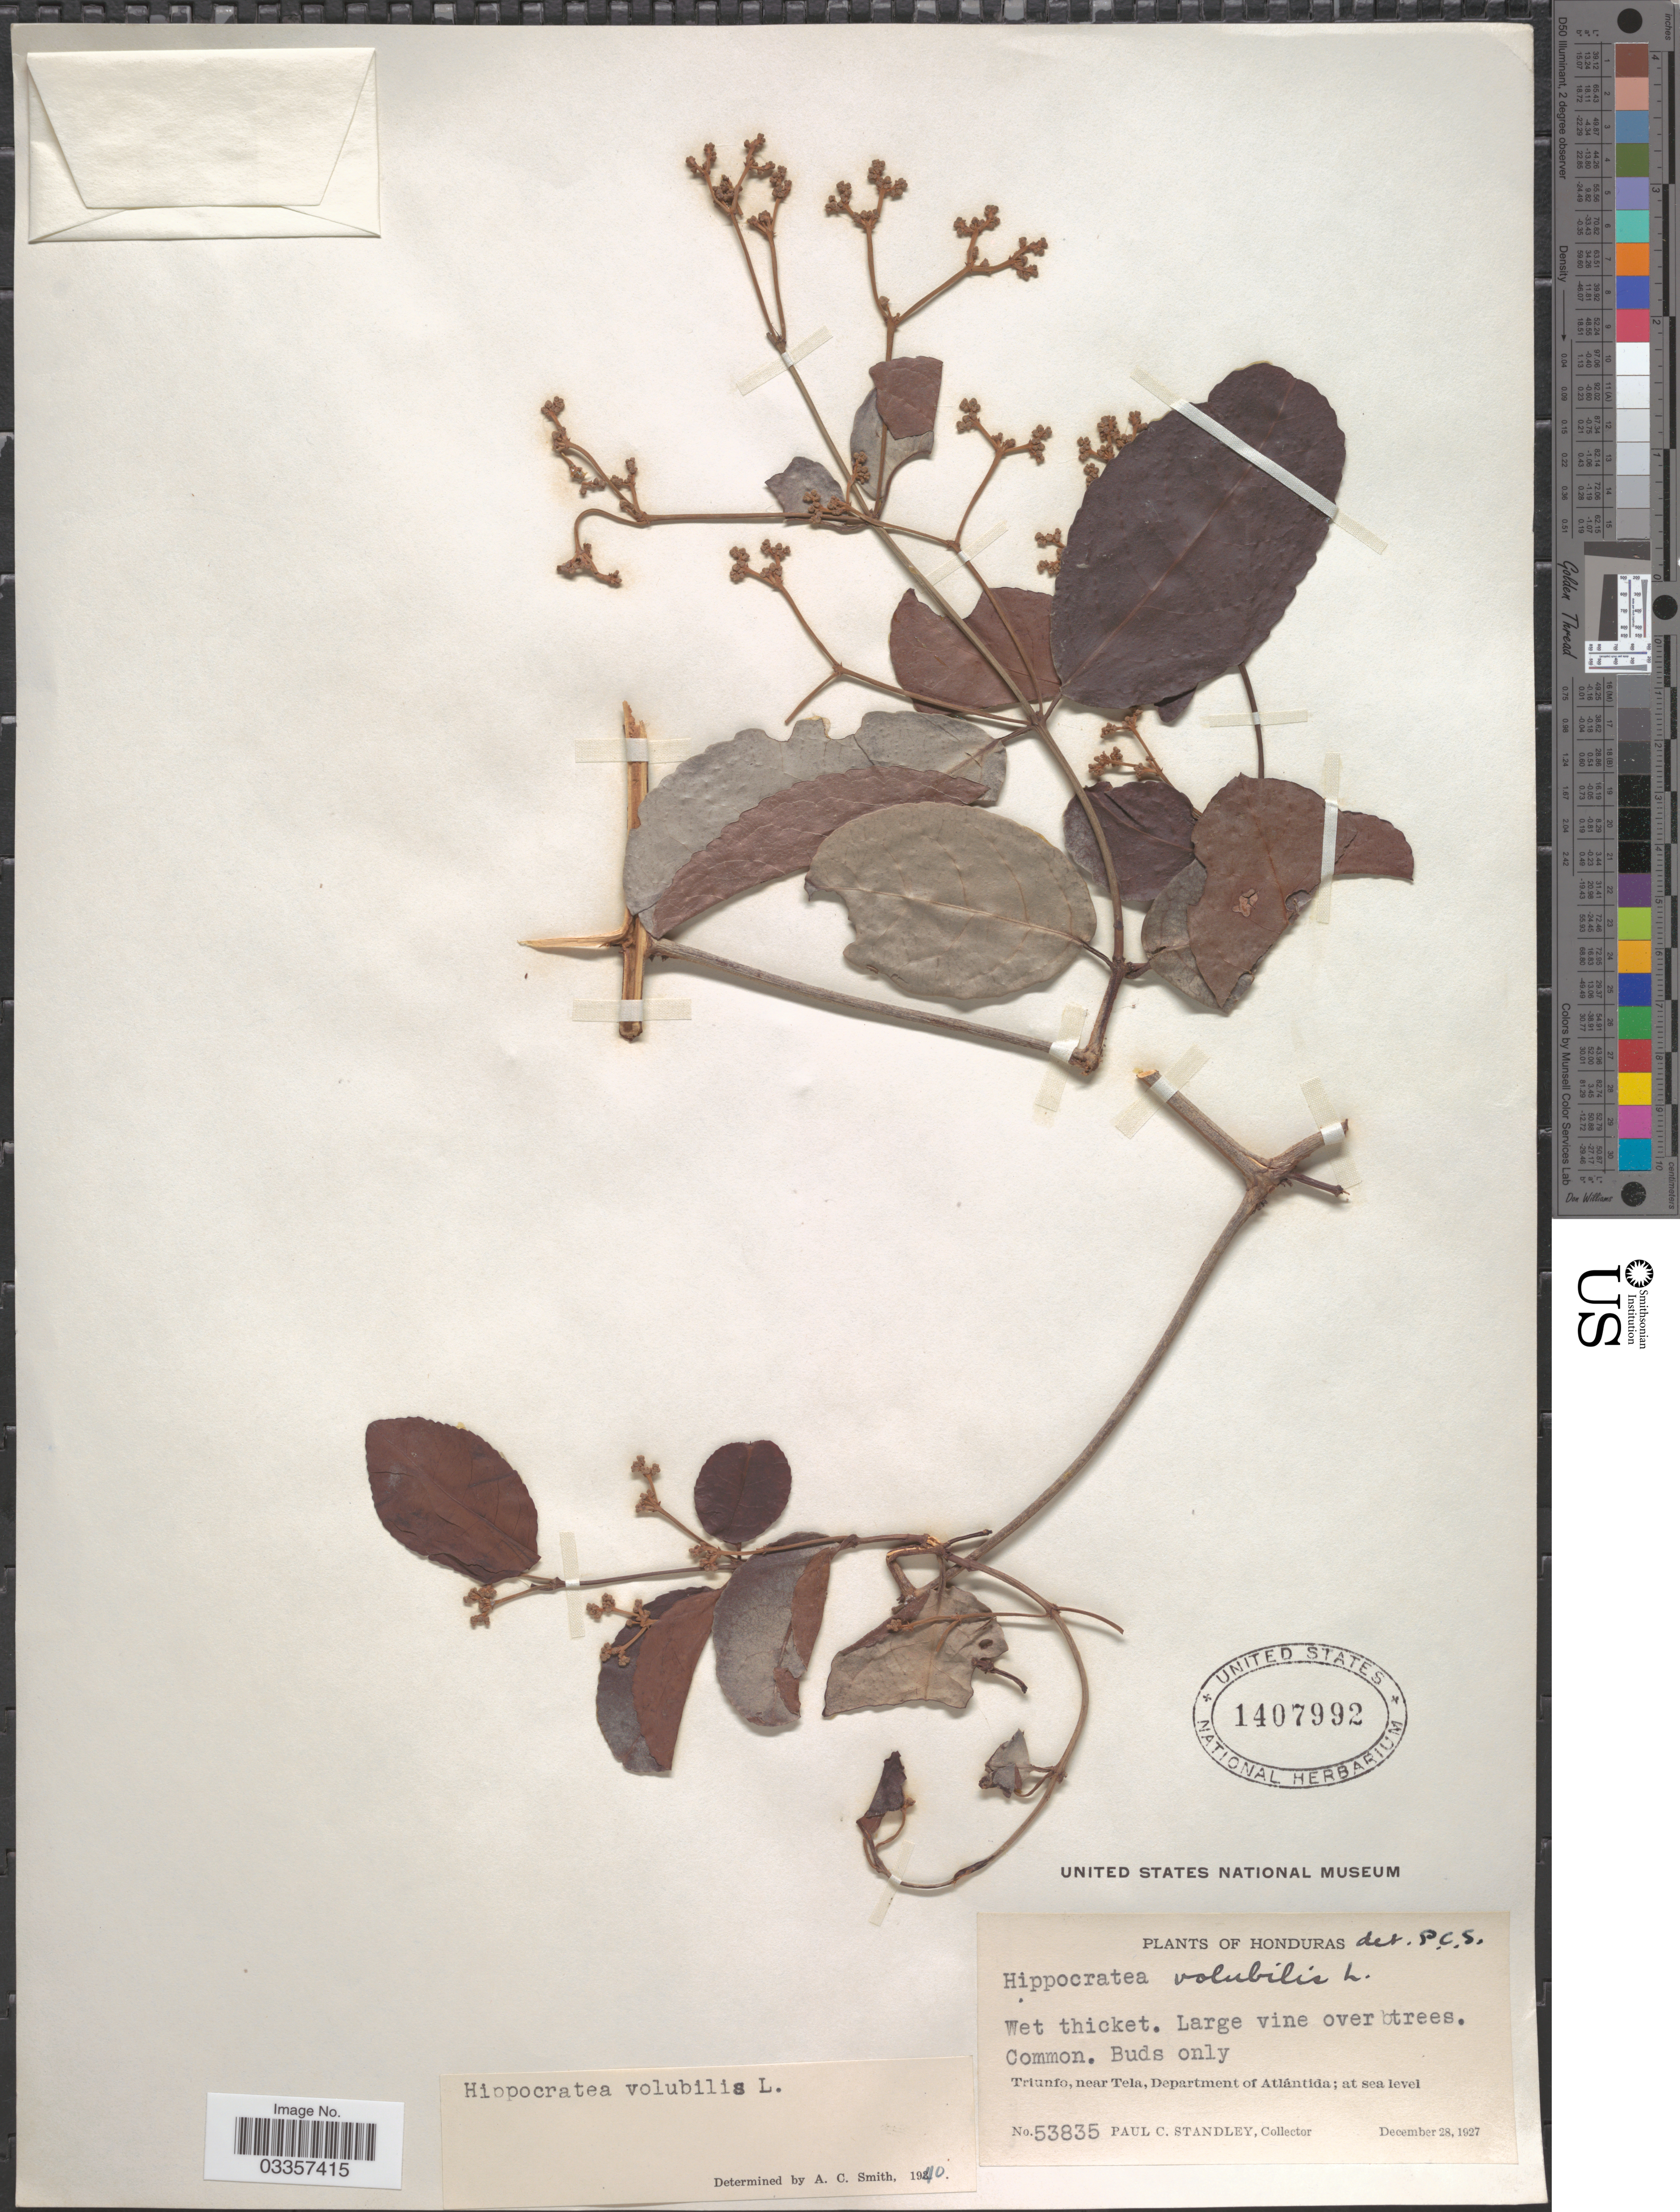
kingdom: Plantae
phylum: Tracheophyta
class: Magnoliopsida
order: Celastrales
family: Celastraceae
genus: Hippocratea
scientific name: Hippocratea volubilis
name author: L.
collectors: P. C. Standley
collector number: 53835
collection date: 1927-12-28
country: Honduras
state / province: Atlántida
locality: Triunfo, near Tela, Department of Atlántida.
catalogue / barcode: US 1407992